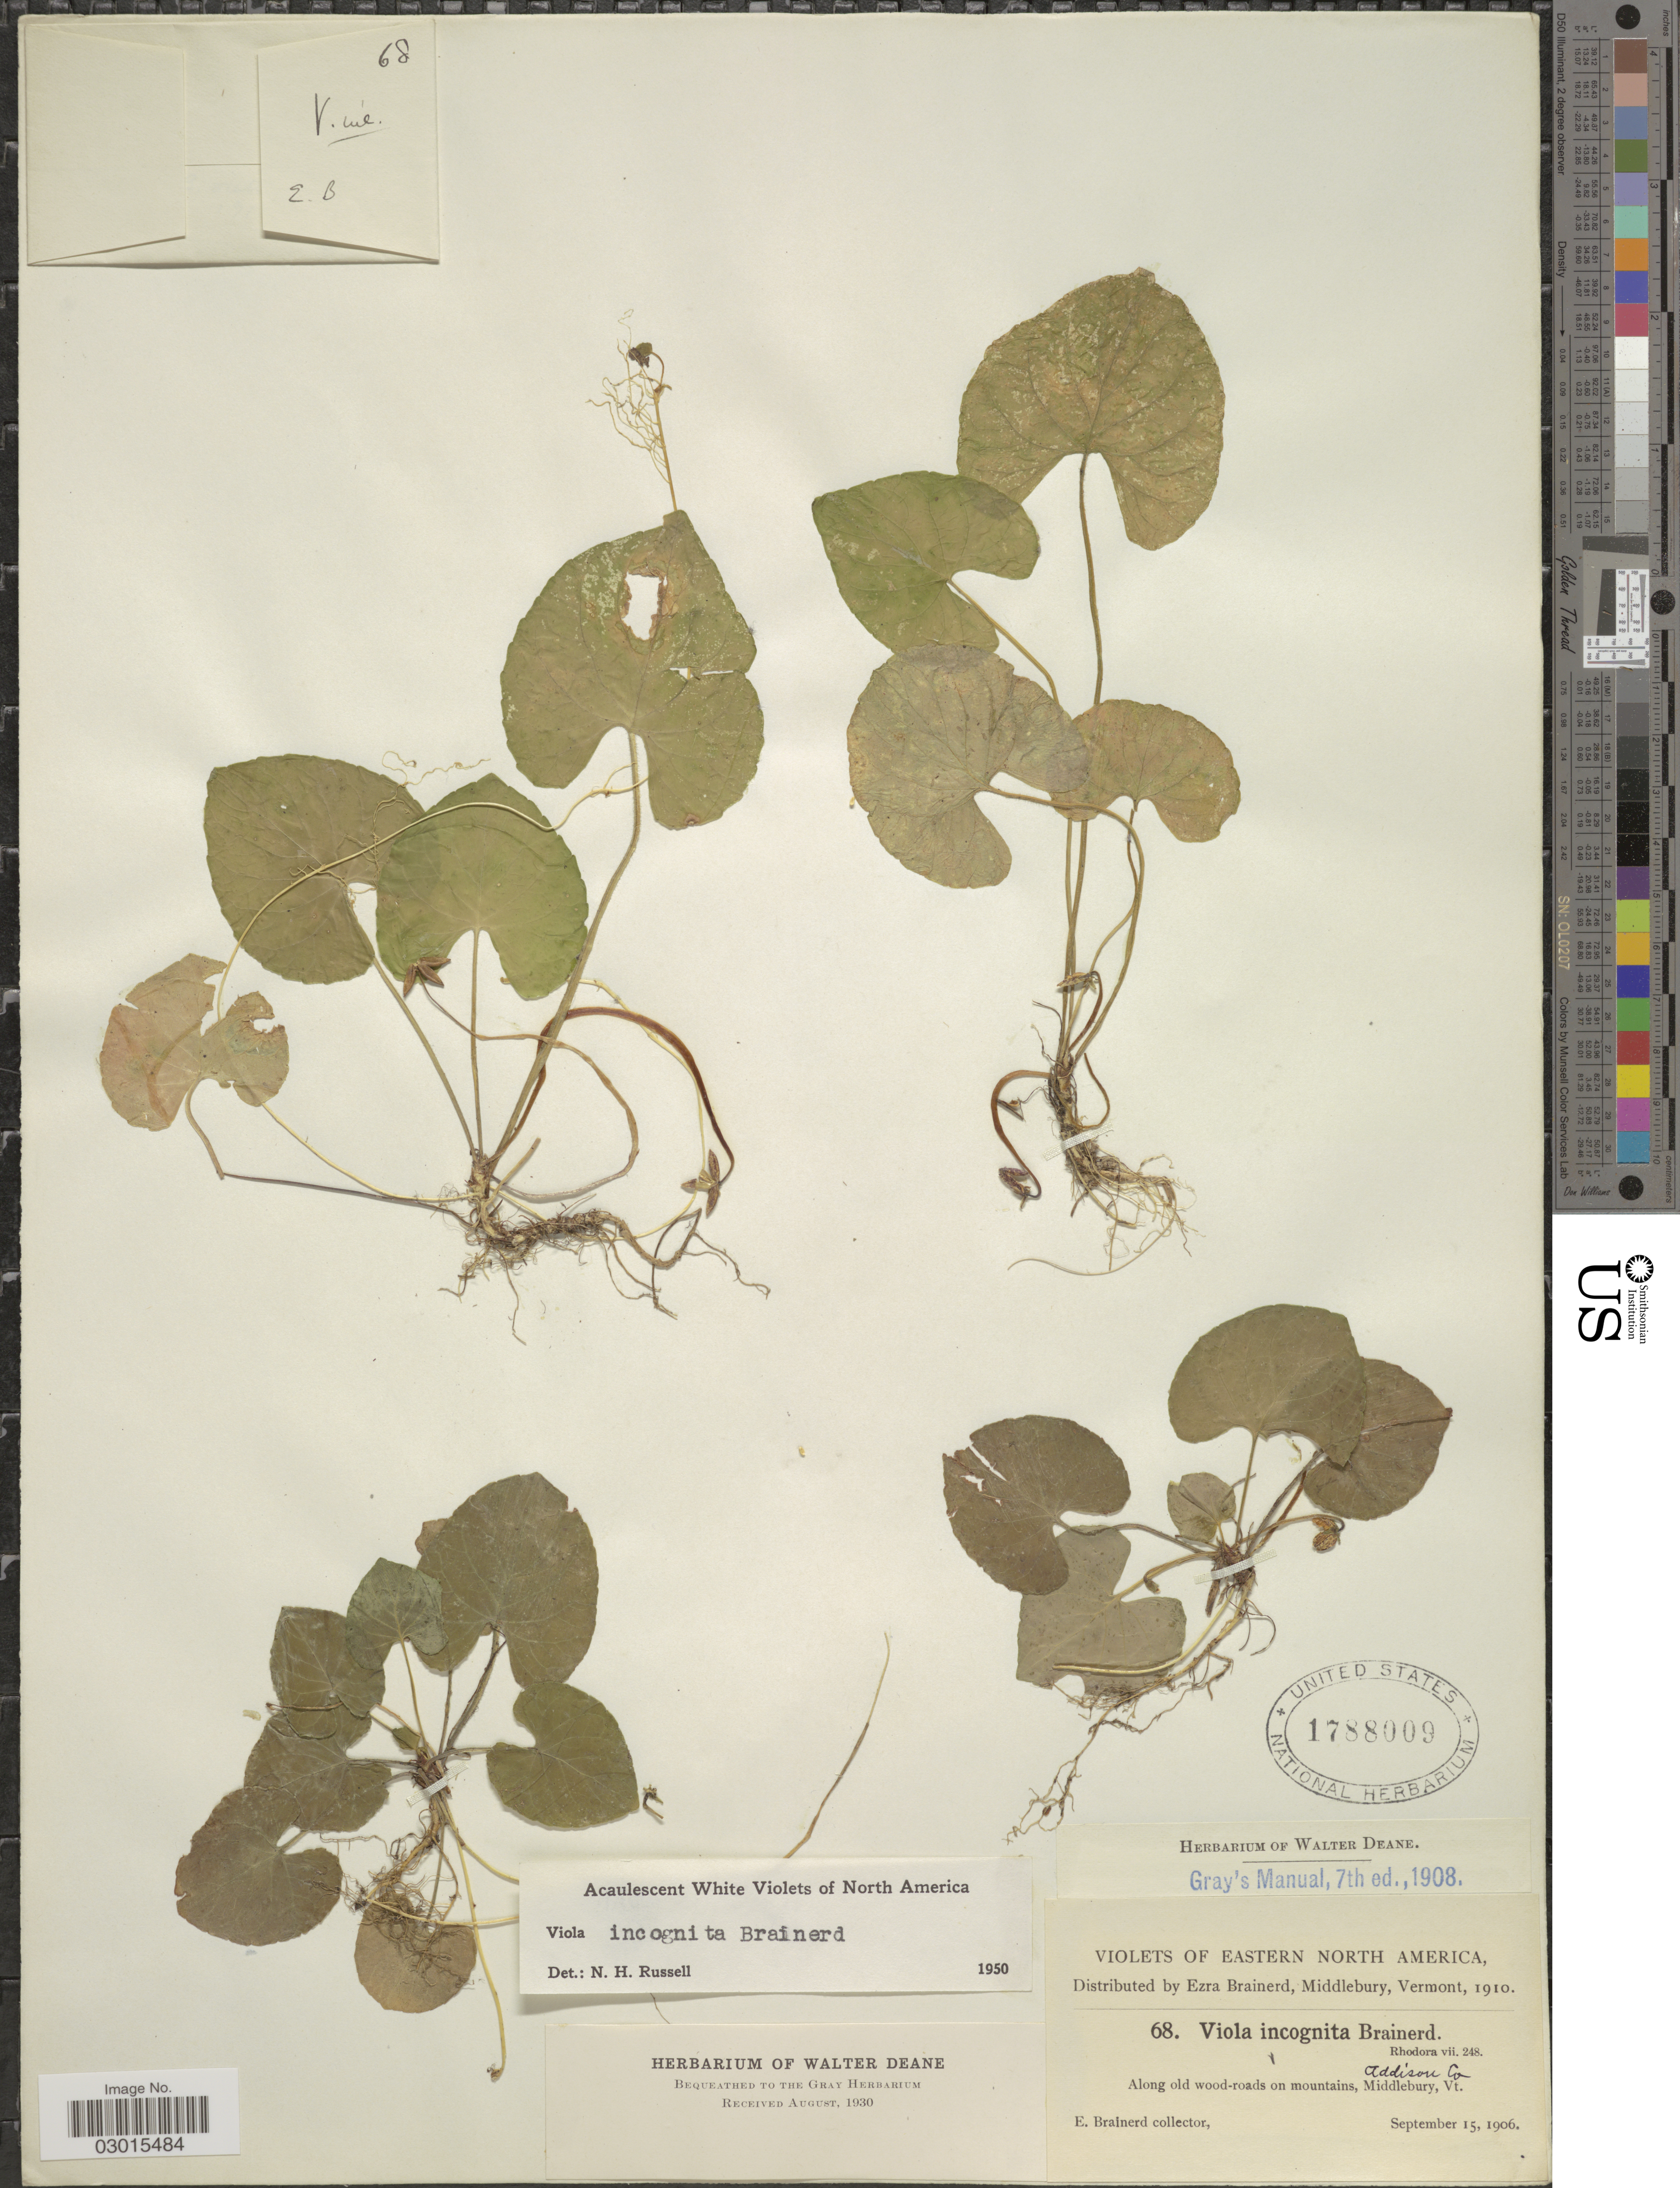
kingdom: Plantae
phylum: Tracheophyta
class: Magnoliopsida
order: Malpighiales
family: Violaceae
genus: Viola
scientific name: Viola incognita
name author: Brainerd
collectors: E. Brainerd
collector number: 68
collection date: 1906-09-15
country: United States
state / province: Vermont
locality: Eastern North America. Middlebury, Vt. Addison Co.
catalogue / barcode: US 1788009